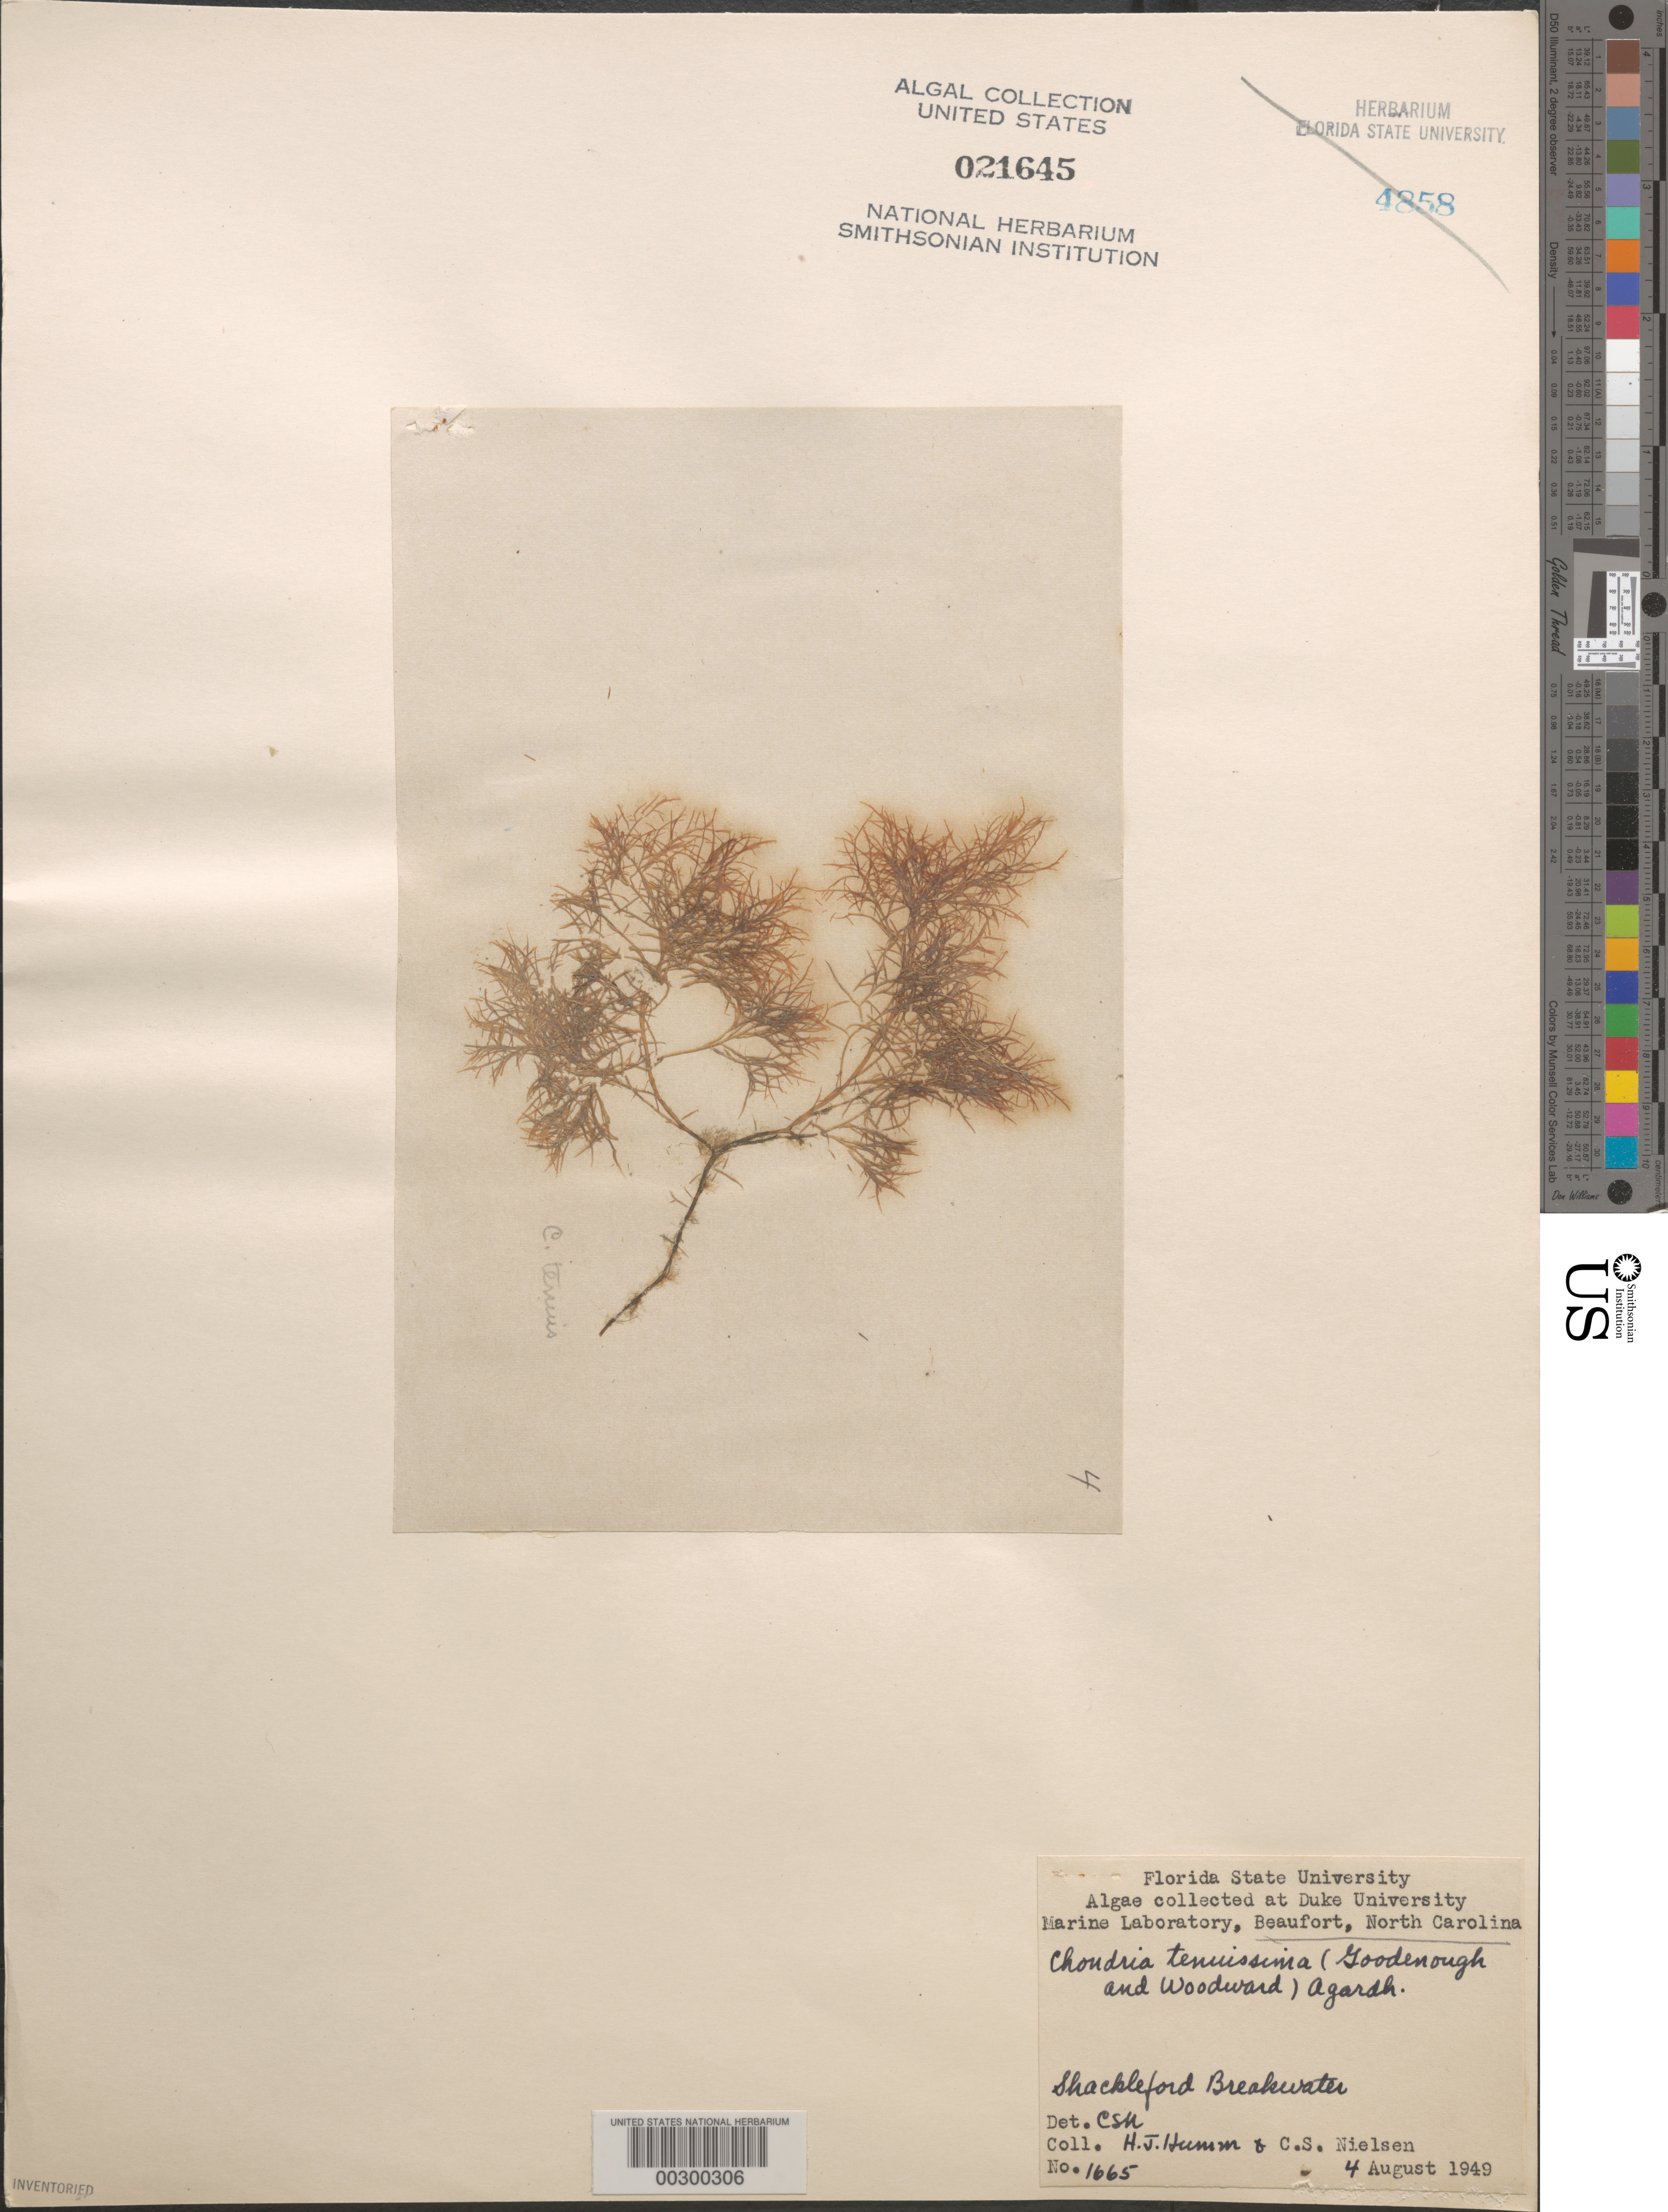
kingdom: Plantae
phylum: Rhodophyta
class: Florideophyceae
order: Ceramiales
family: Rhodomelaceae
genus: Chondria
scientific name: Chondria capillaris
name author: M.J. Wynne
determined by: Algae name updating Project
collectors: H. J. Humm & C. S. Nielsen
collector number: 1665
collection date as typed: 04 Aug 1949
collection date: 1949-08-04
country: United States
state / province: North Carolina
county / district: Carteret County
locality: Shackleford breakwater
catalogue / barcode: US 21645